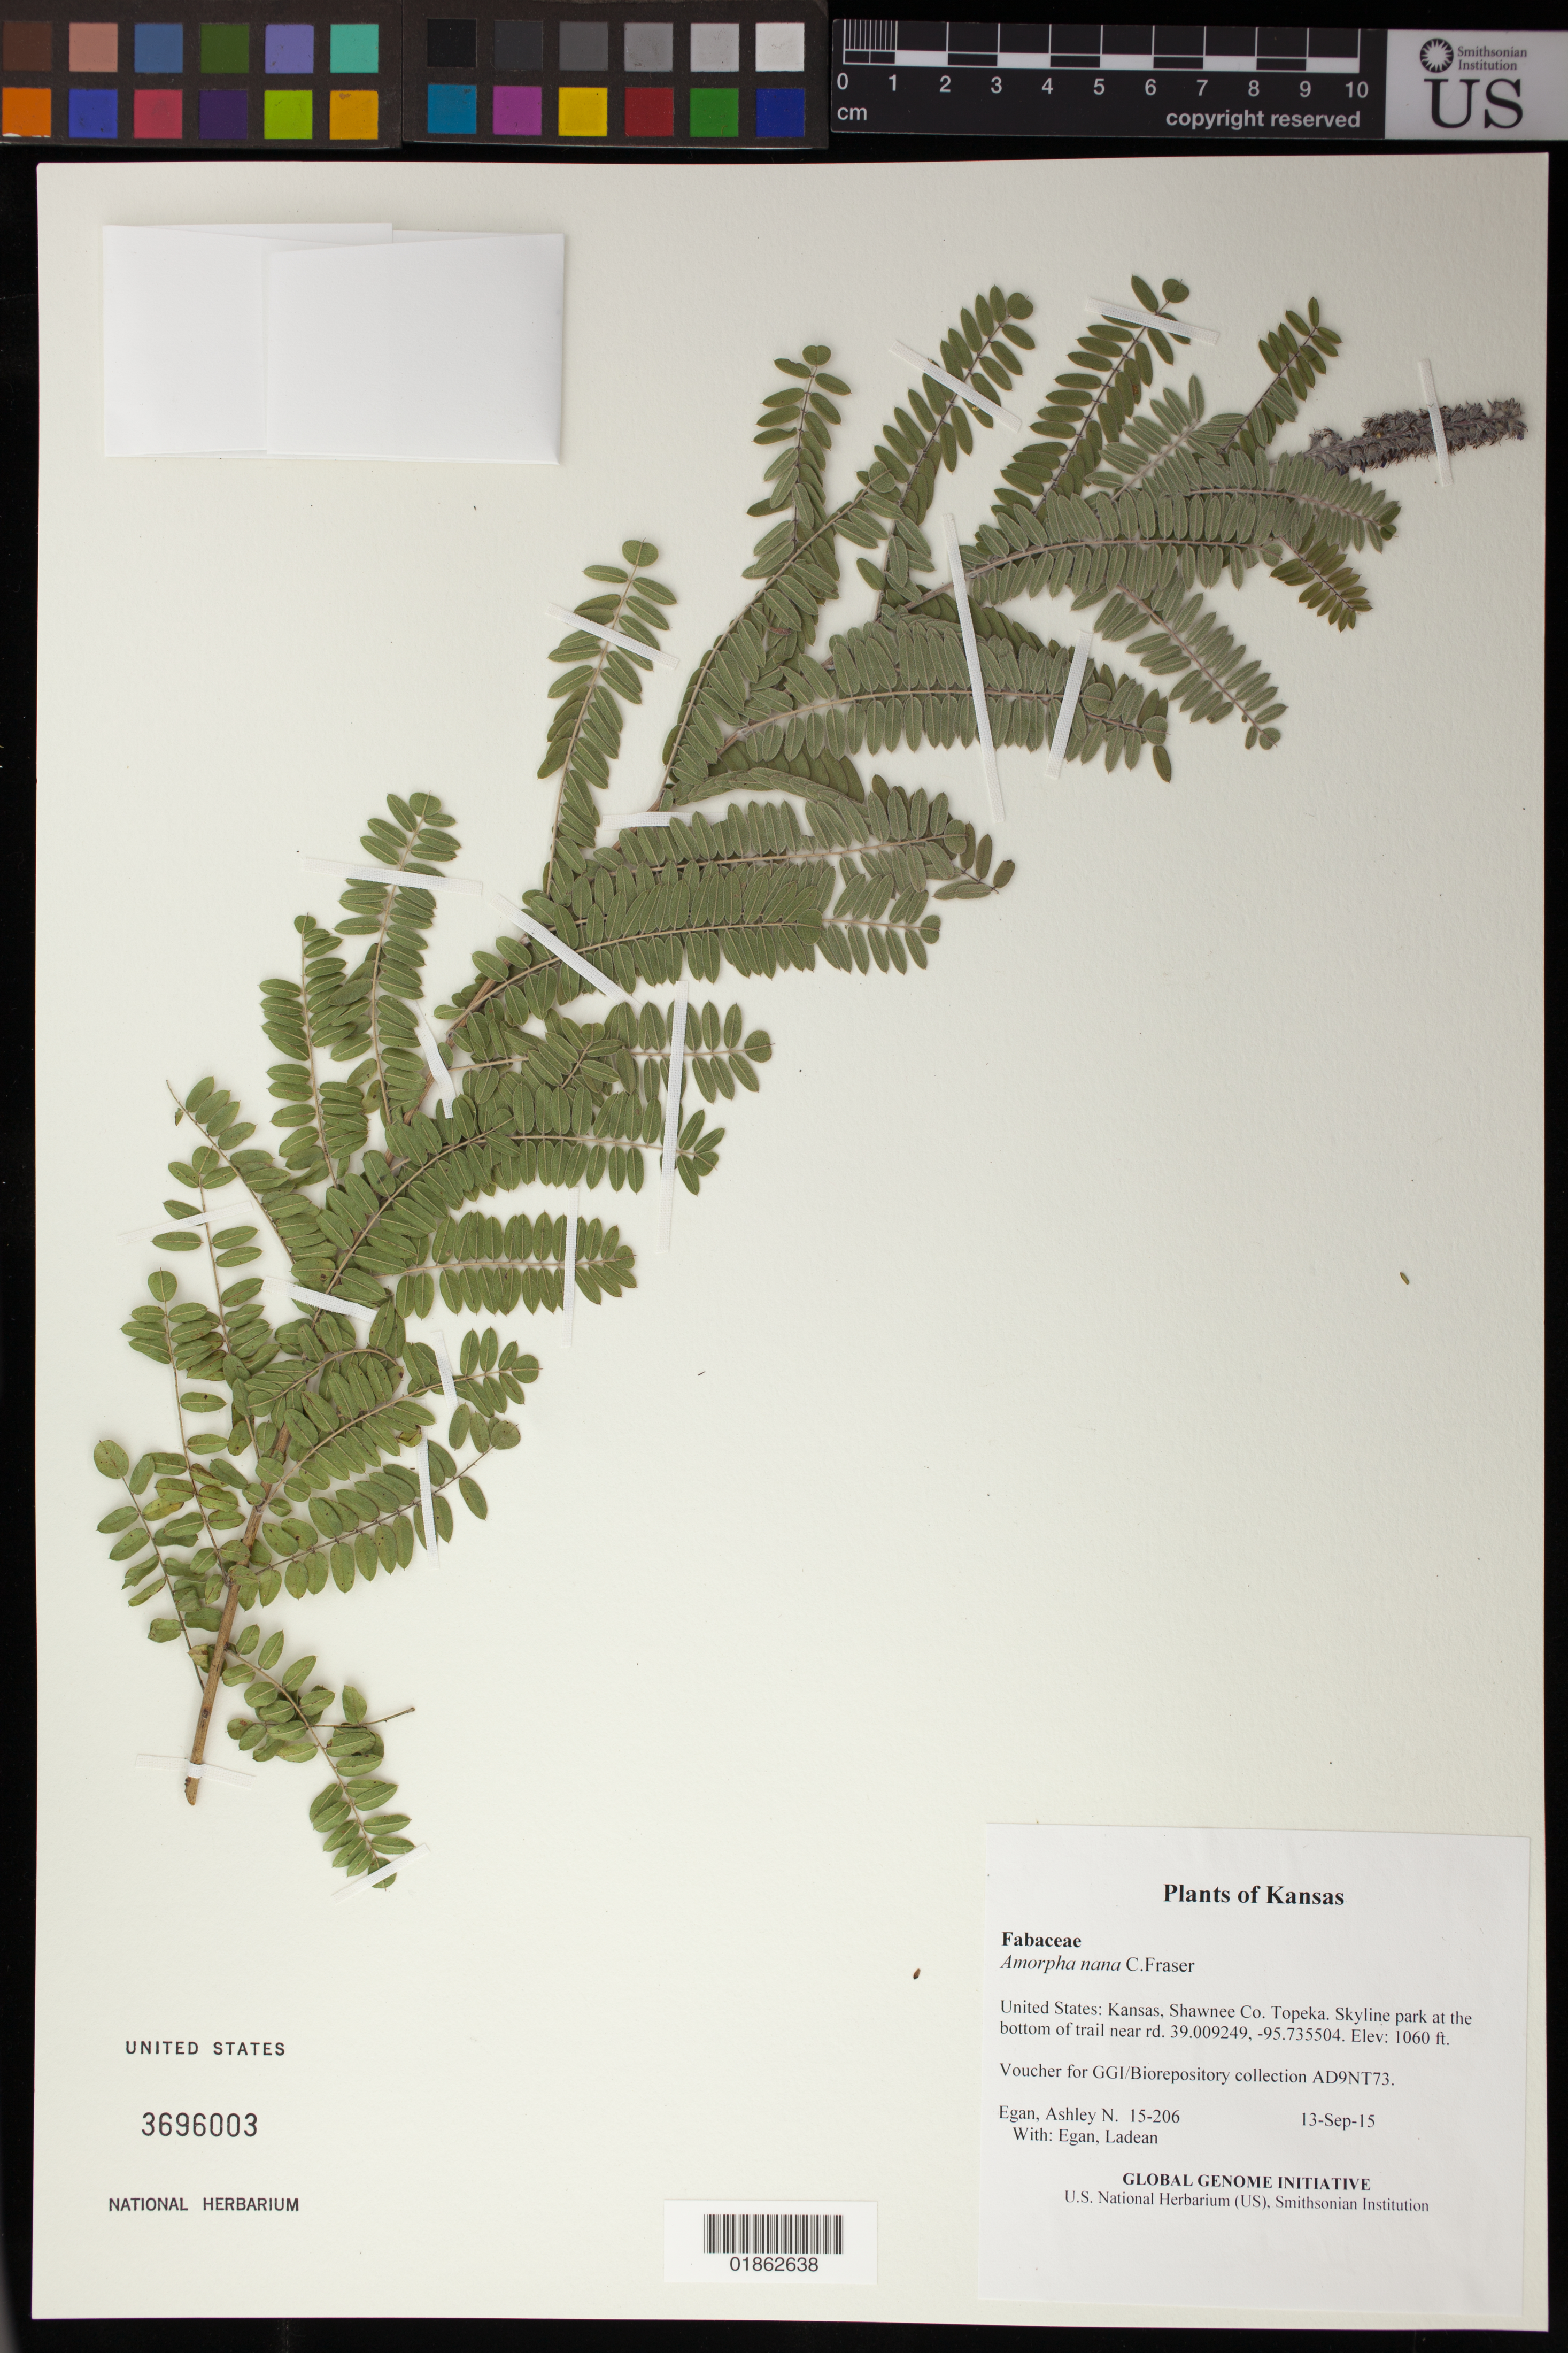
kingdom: Plantae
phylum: Tracheophyta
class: Magnoliopsida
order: Fabales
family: Fabaceae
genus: Amorpha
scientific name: Amorpha nana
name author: C. Fraser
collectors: A. N. Egan & L. Egan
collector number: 15-206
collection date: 2015-09-13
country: United States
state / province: Kansas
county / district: Shawnee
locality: Topeka. Skyline park at the bottom of trail near rd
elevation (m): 323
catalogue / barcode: US 3696003